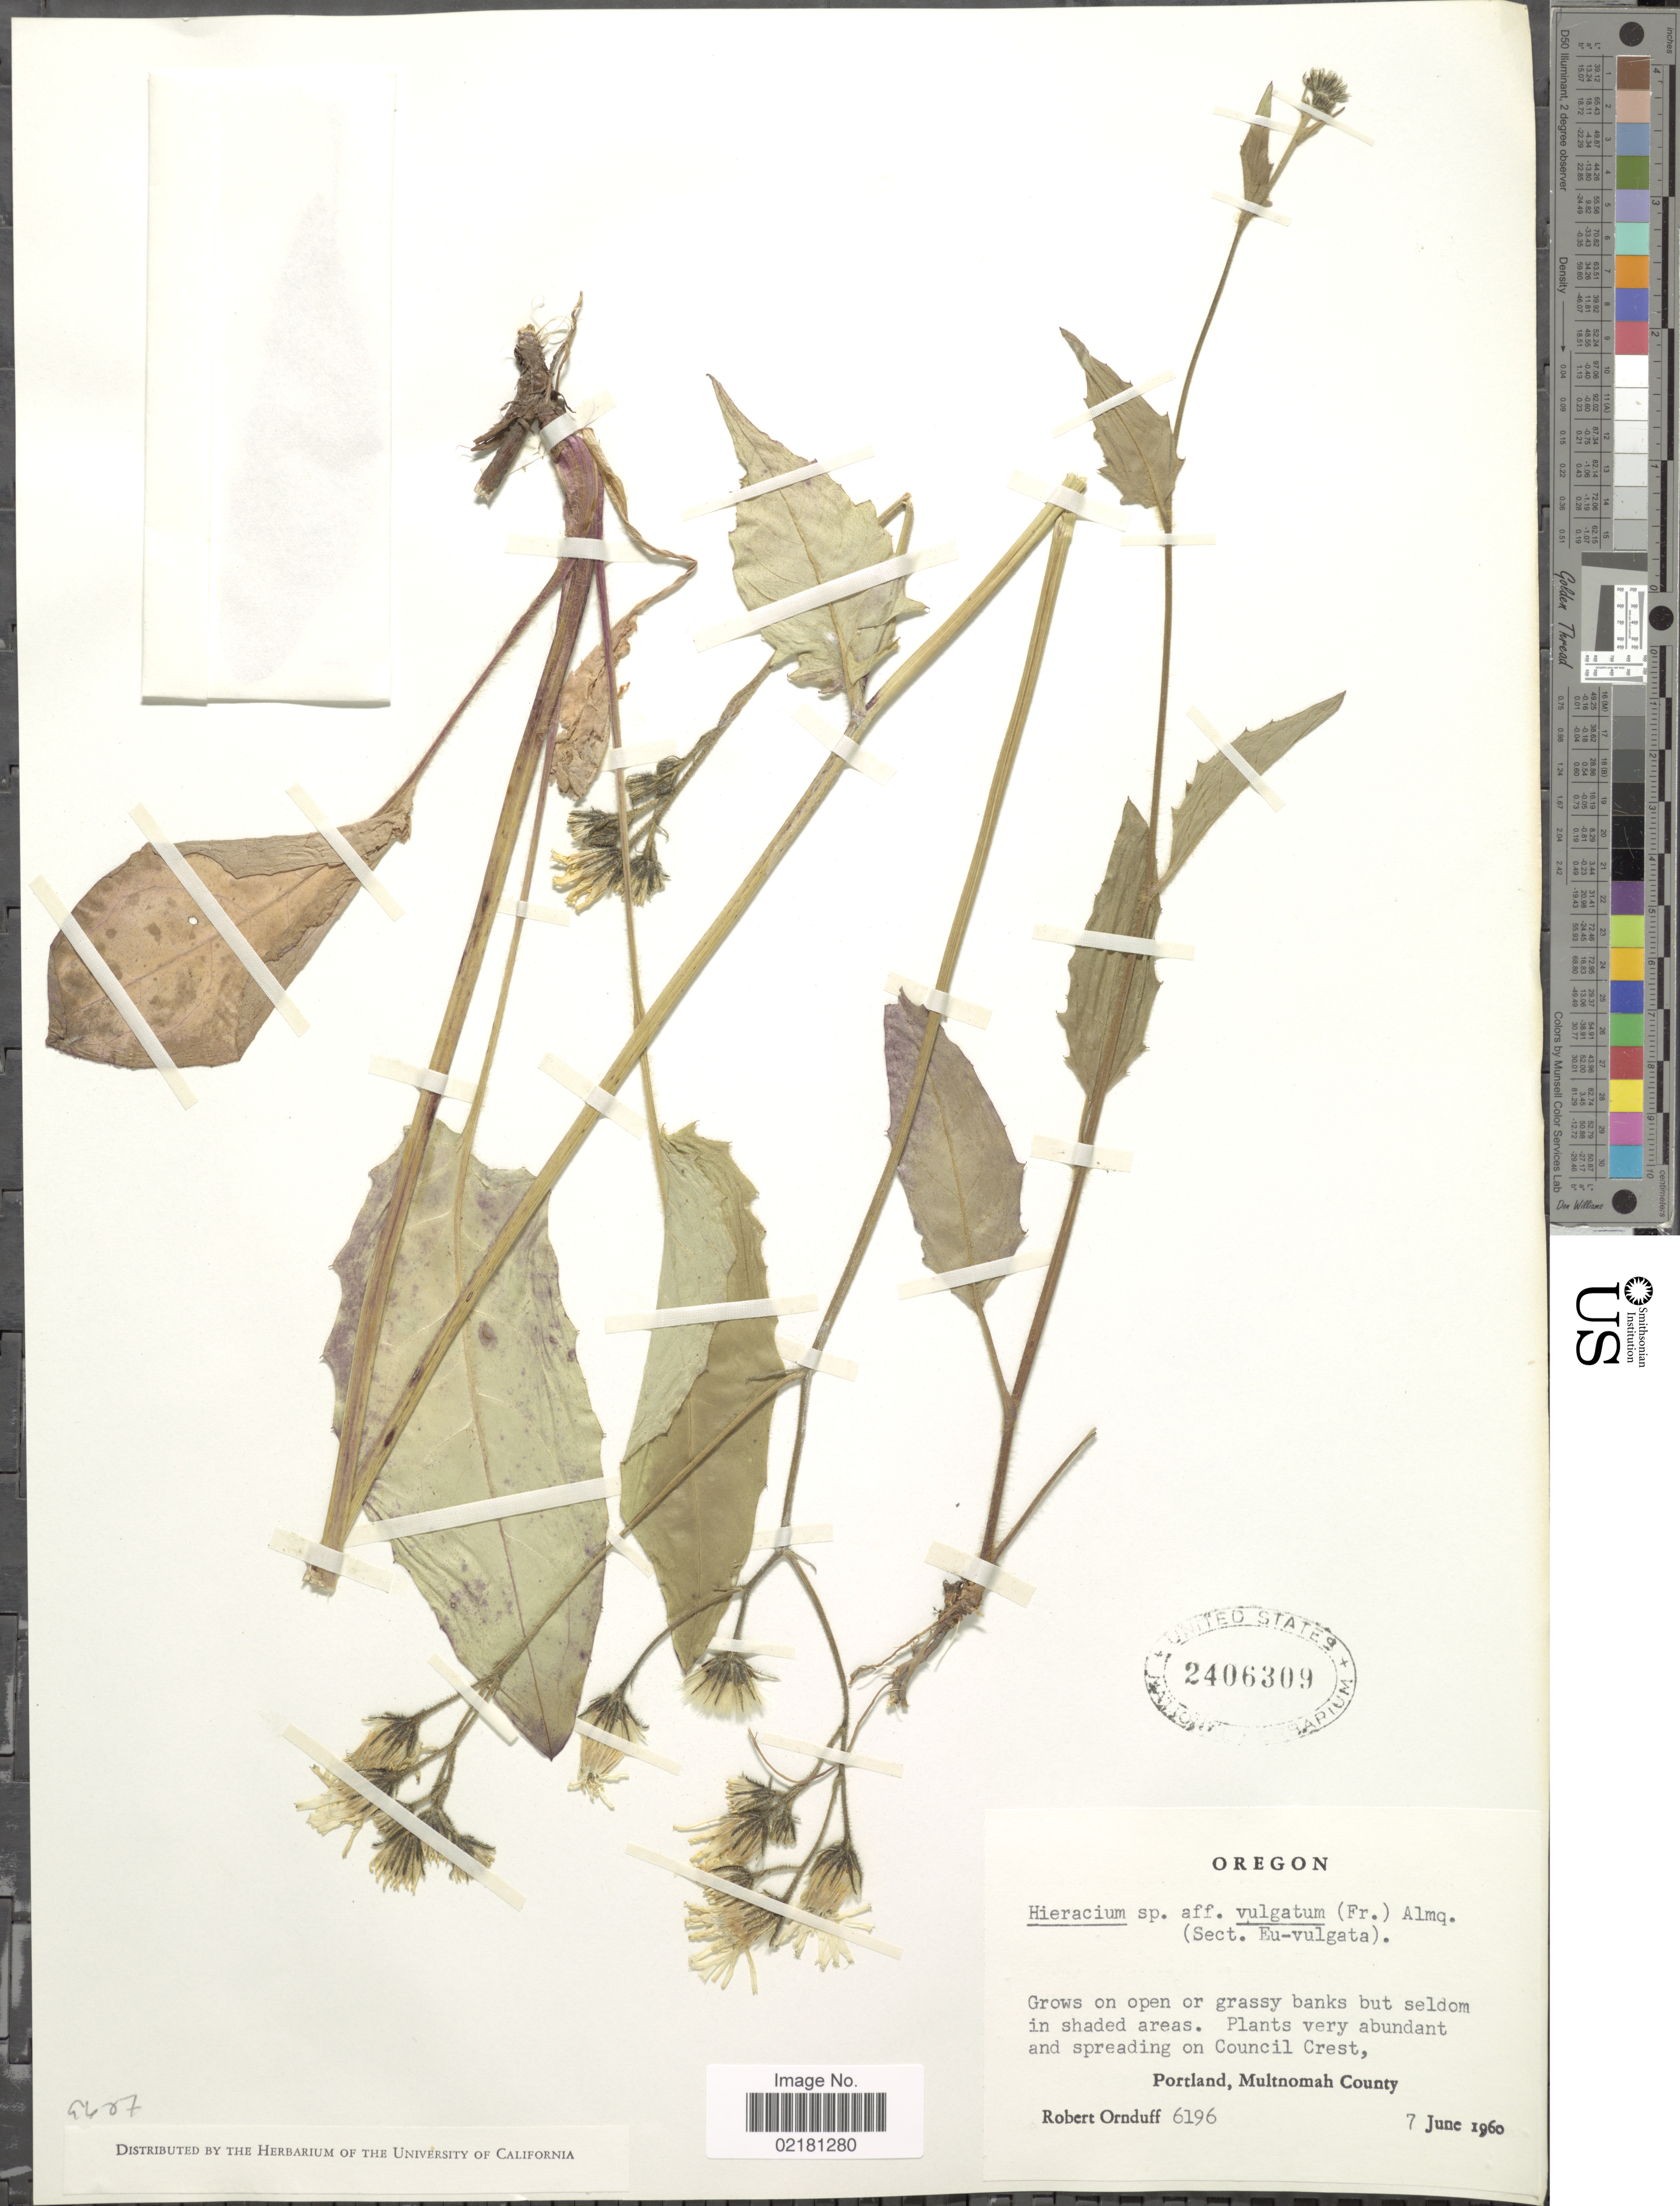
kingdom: Plantae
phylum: Tracheophyta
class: Magnoliopsida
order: Asterales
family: Asteraceae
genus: Hieracium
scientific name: Hieracium lachenalii subsp. cruenifolium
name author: (Dahlst. & Lübeck) Zahn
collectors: R. Ornduff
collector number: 6196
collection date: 1960-06-07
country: United States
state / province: Oregon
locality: On Council Crest, Portland, Multnomah County.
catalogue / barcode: US 2406309